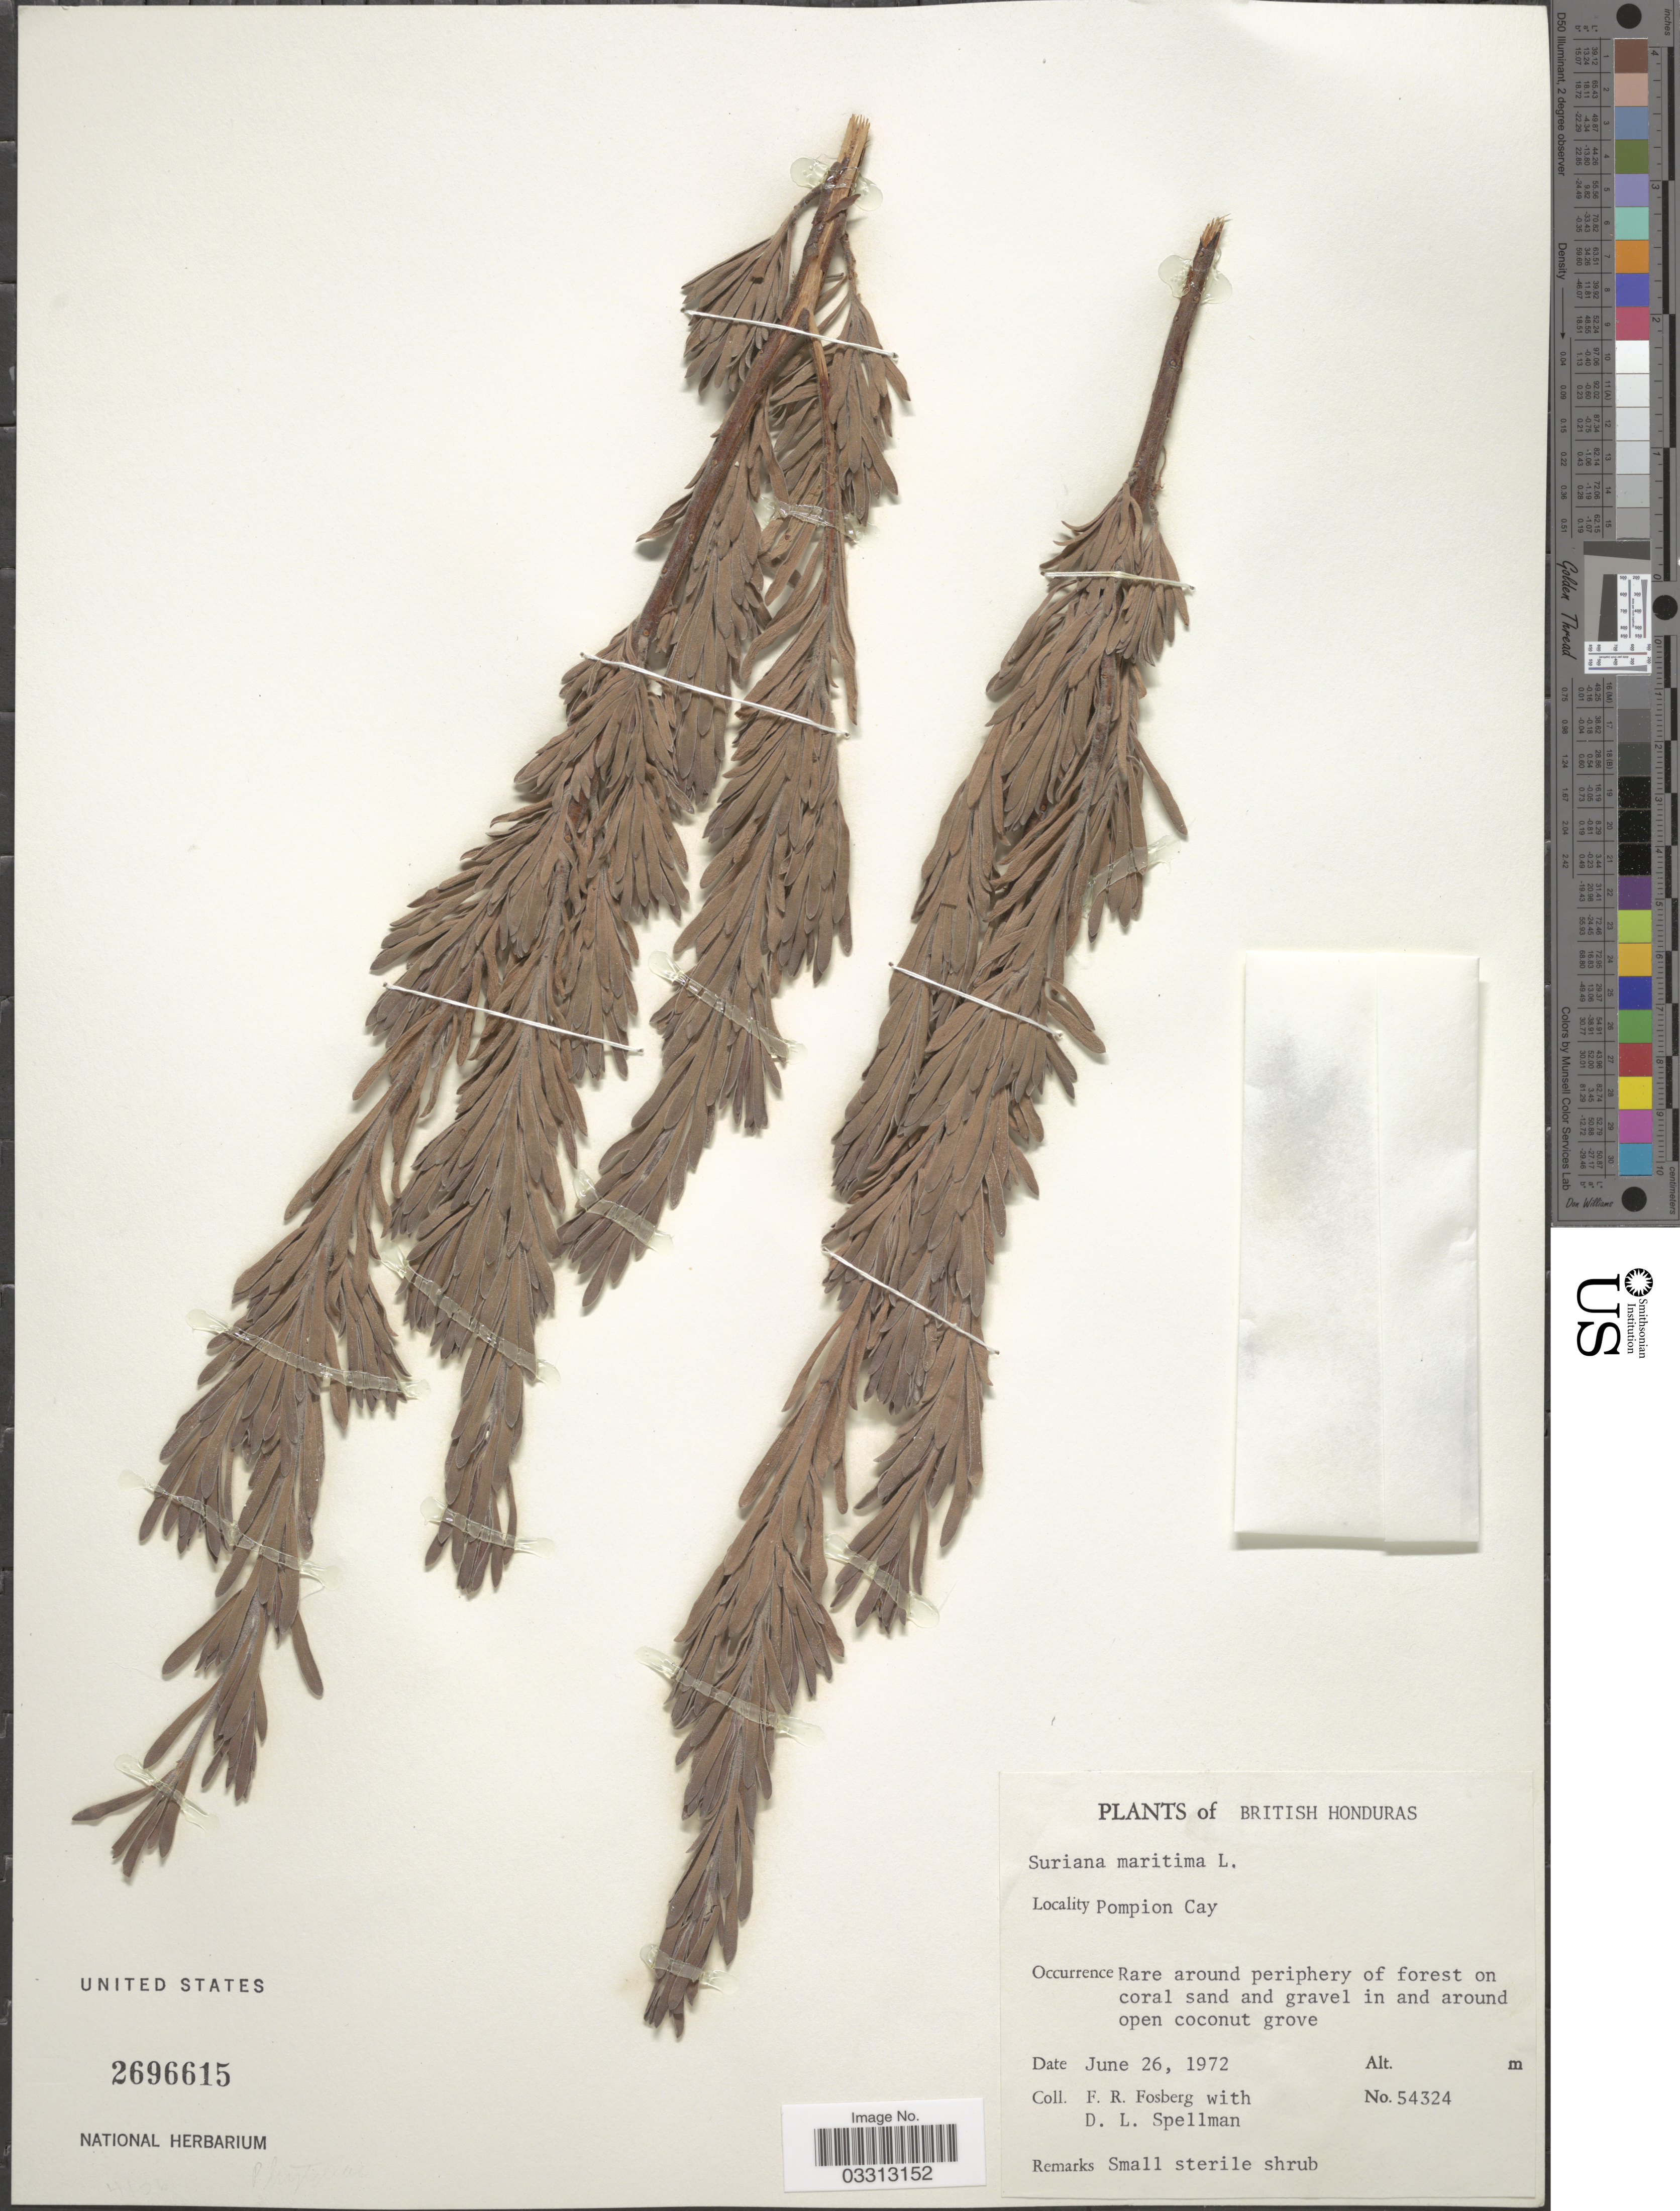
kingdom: Plantae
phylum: Tracheophyta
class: Magnoliopsida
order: Fabales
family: Surianaceae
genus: Suriana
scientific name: Suriana maritima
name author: L.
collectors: F. R. Fosberg & D. L. Spellman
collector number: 54324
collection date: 1972-06-26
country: Belize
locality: British Honduras. Pompion Cay.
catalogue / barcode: US 2696615